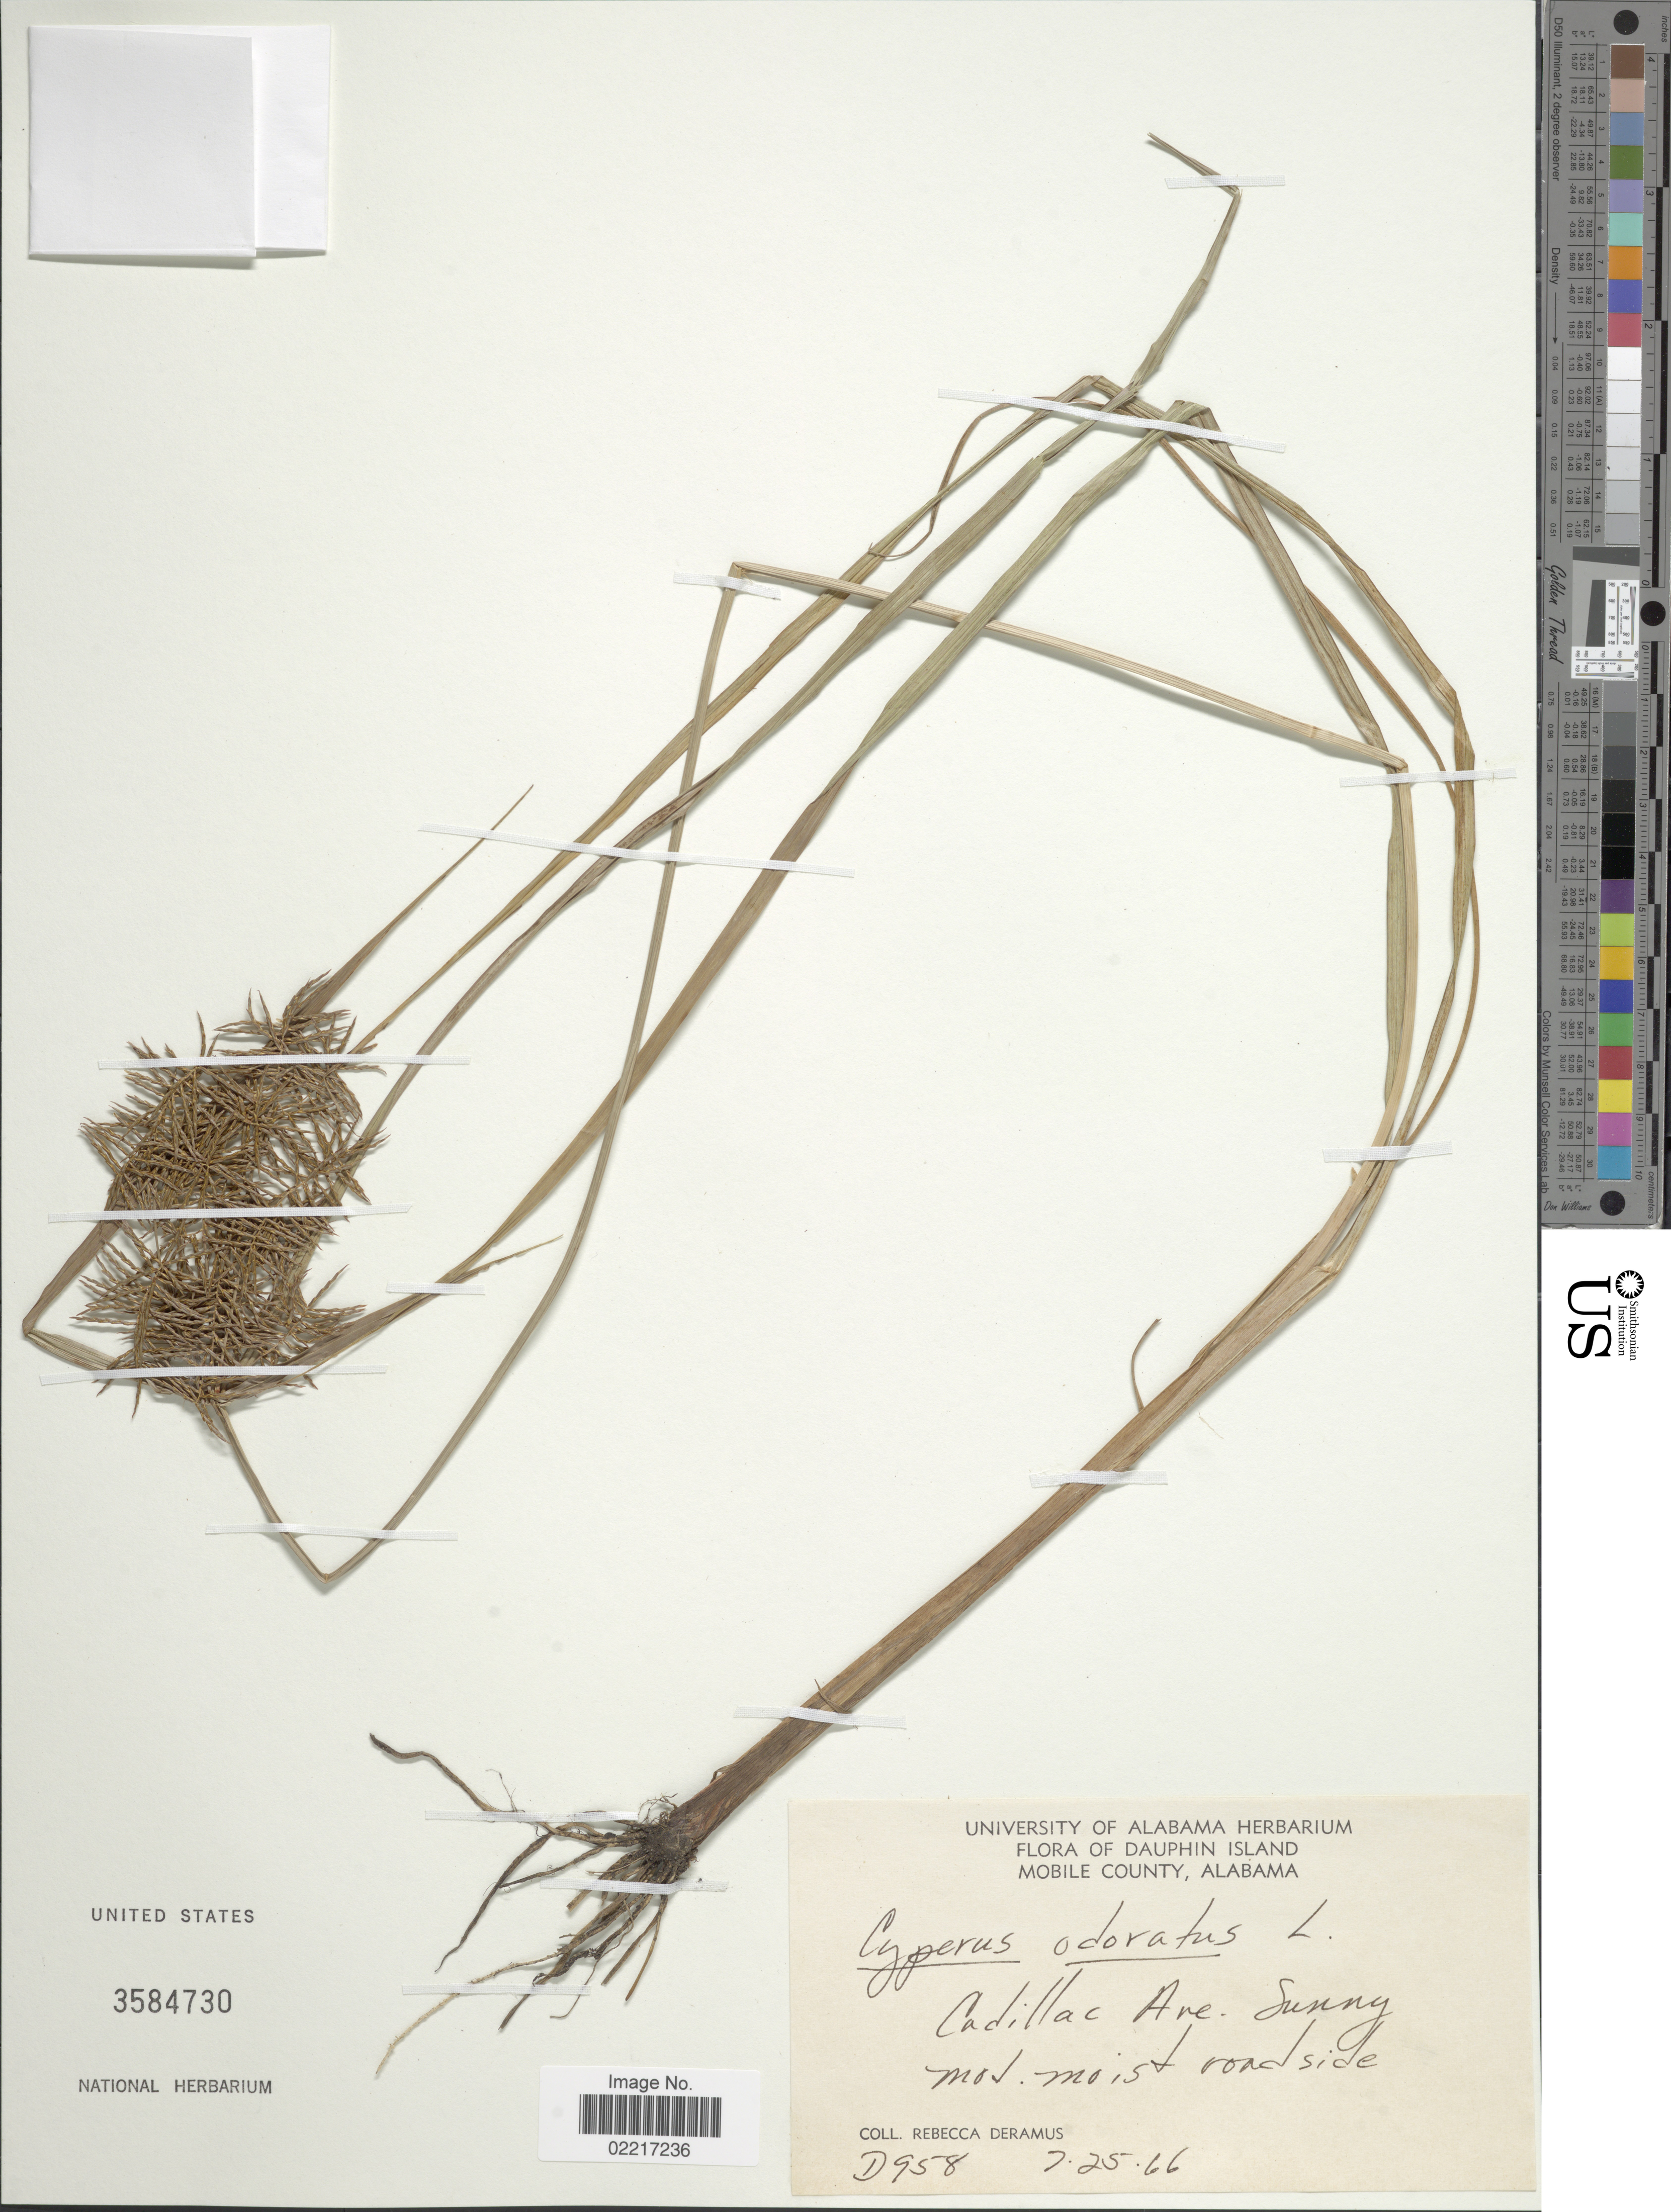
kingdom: Plantae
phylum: Tracheophyta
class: Liliopsida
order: Poales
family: Cyperaceae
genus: Cyperus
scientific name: Cyperus odoratus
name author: L.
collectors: R. Deramus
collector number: D958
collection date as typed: Transcribed d/m/y: 25/7/66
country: United States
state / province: Alabama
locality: Dauphin Island, Mobile County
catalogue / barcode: US 3584730